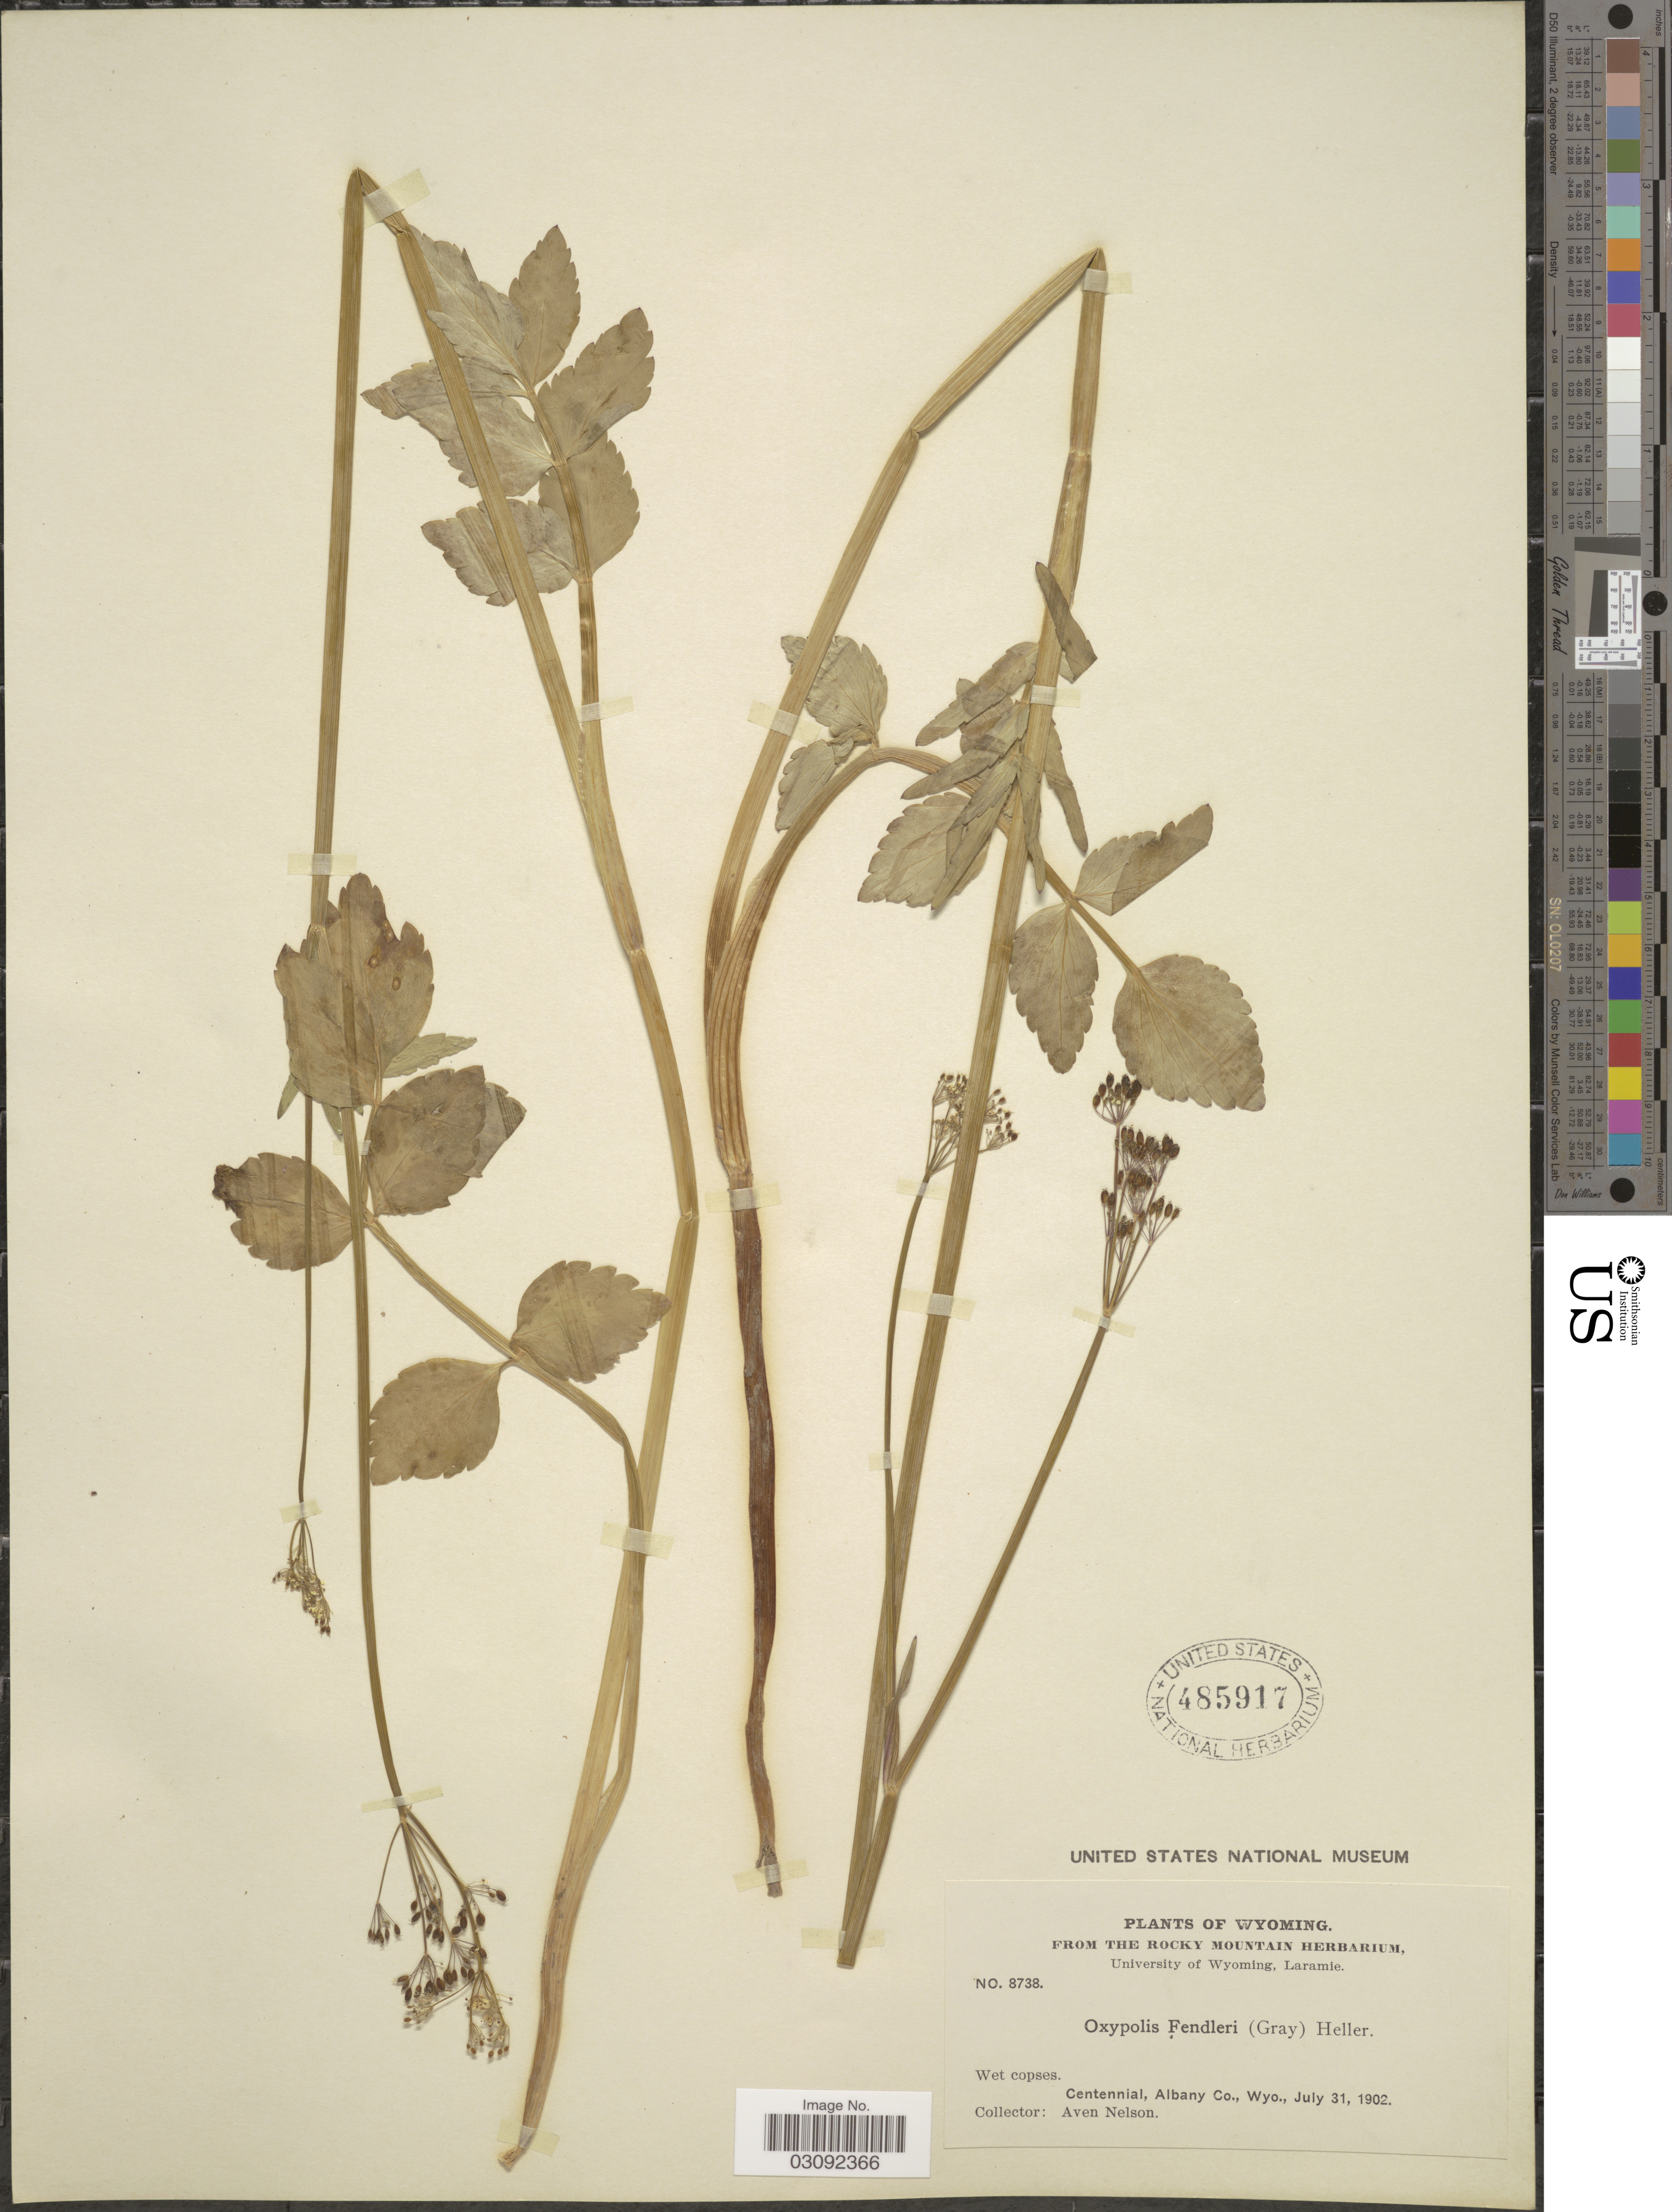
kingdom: Plantae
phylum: Tracheophyta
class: Magnoliopsida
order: Apiales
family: Apiaceae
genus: Oxypolis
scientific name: Oxypolis fendleri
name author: (A. Gray) A. Heller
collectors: A. Nelson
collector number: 8738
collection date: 1902-07-31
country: United States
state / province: Wyoming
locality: Centennial, Albany Co.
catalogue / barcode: US 485917